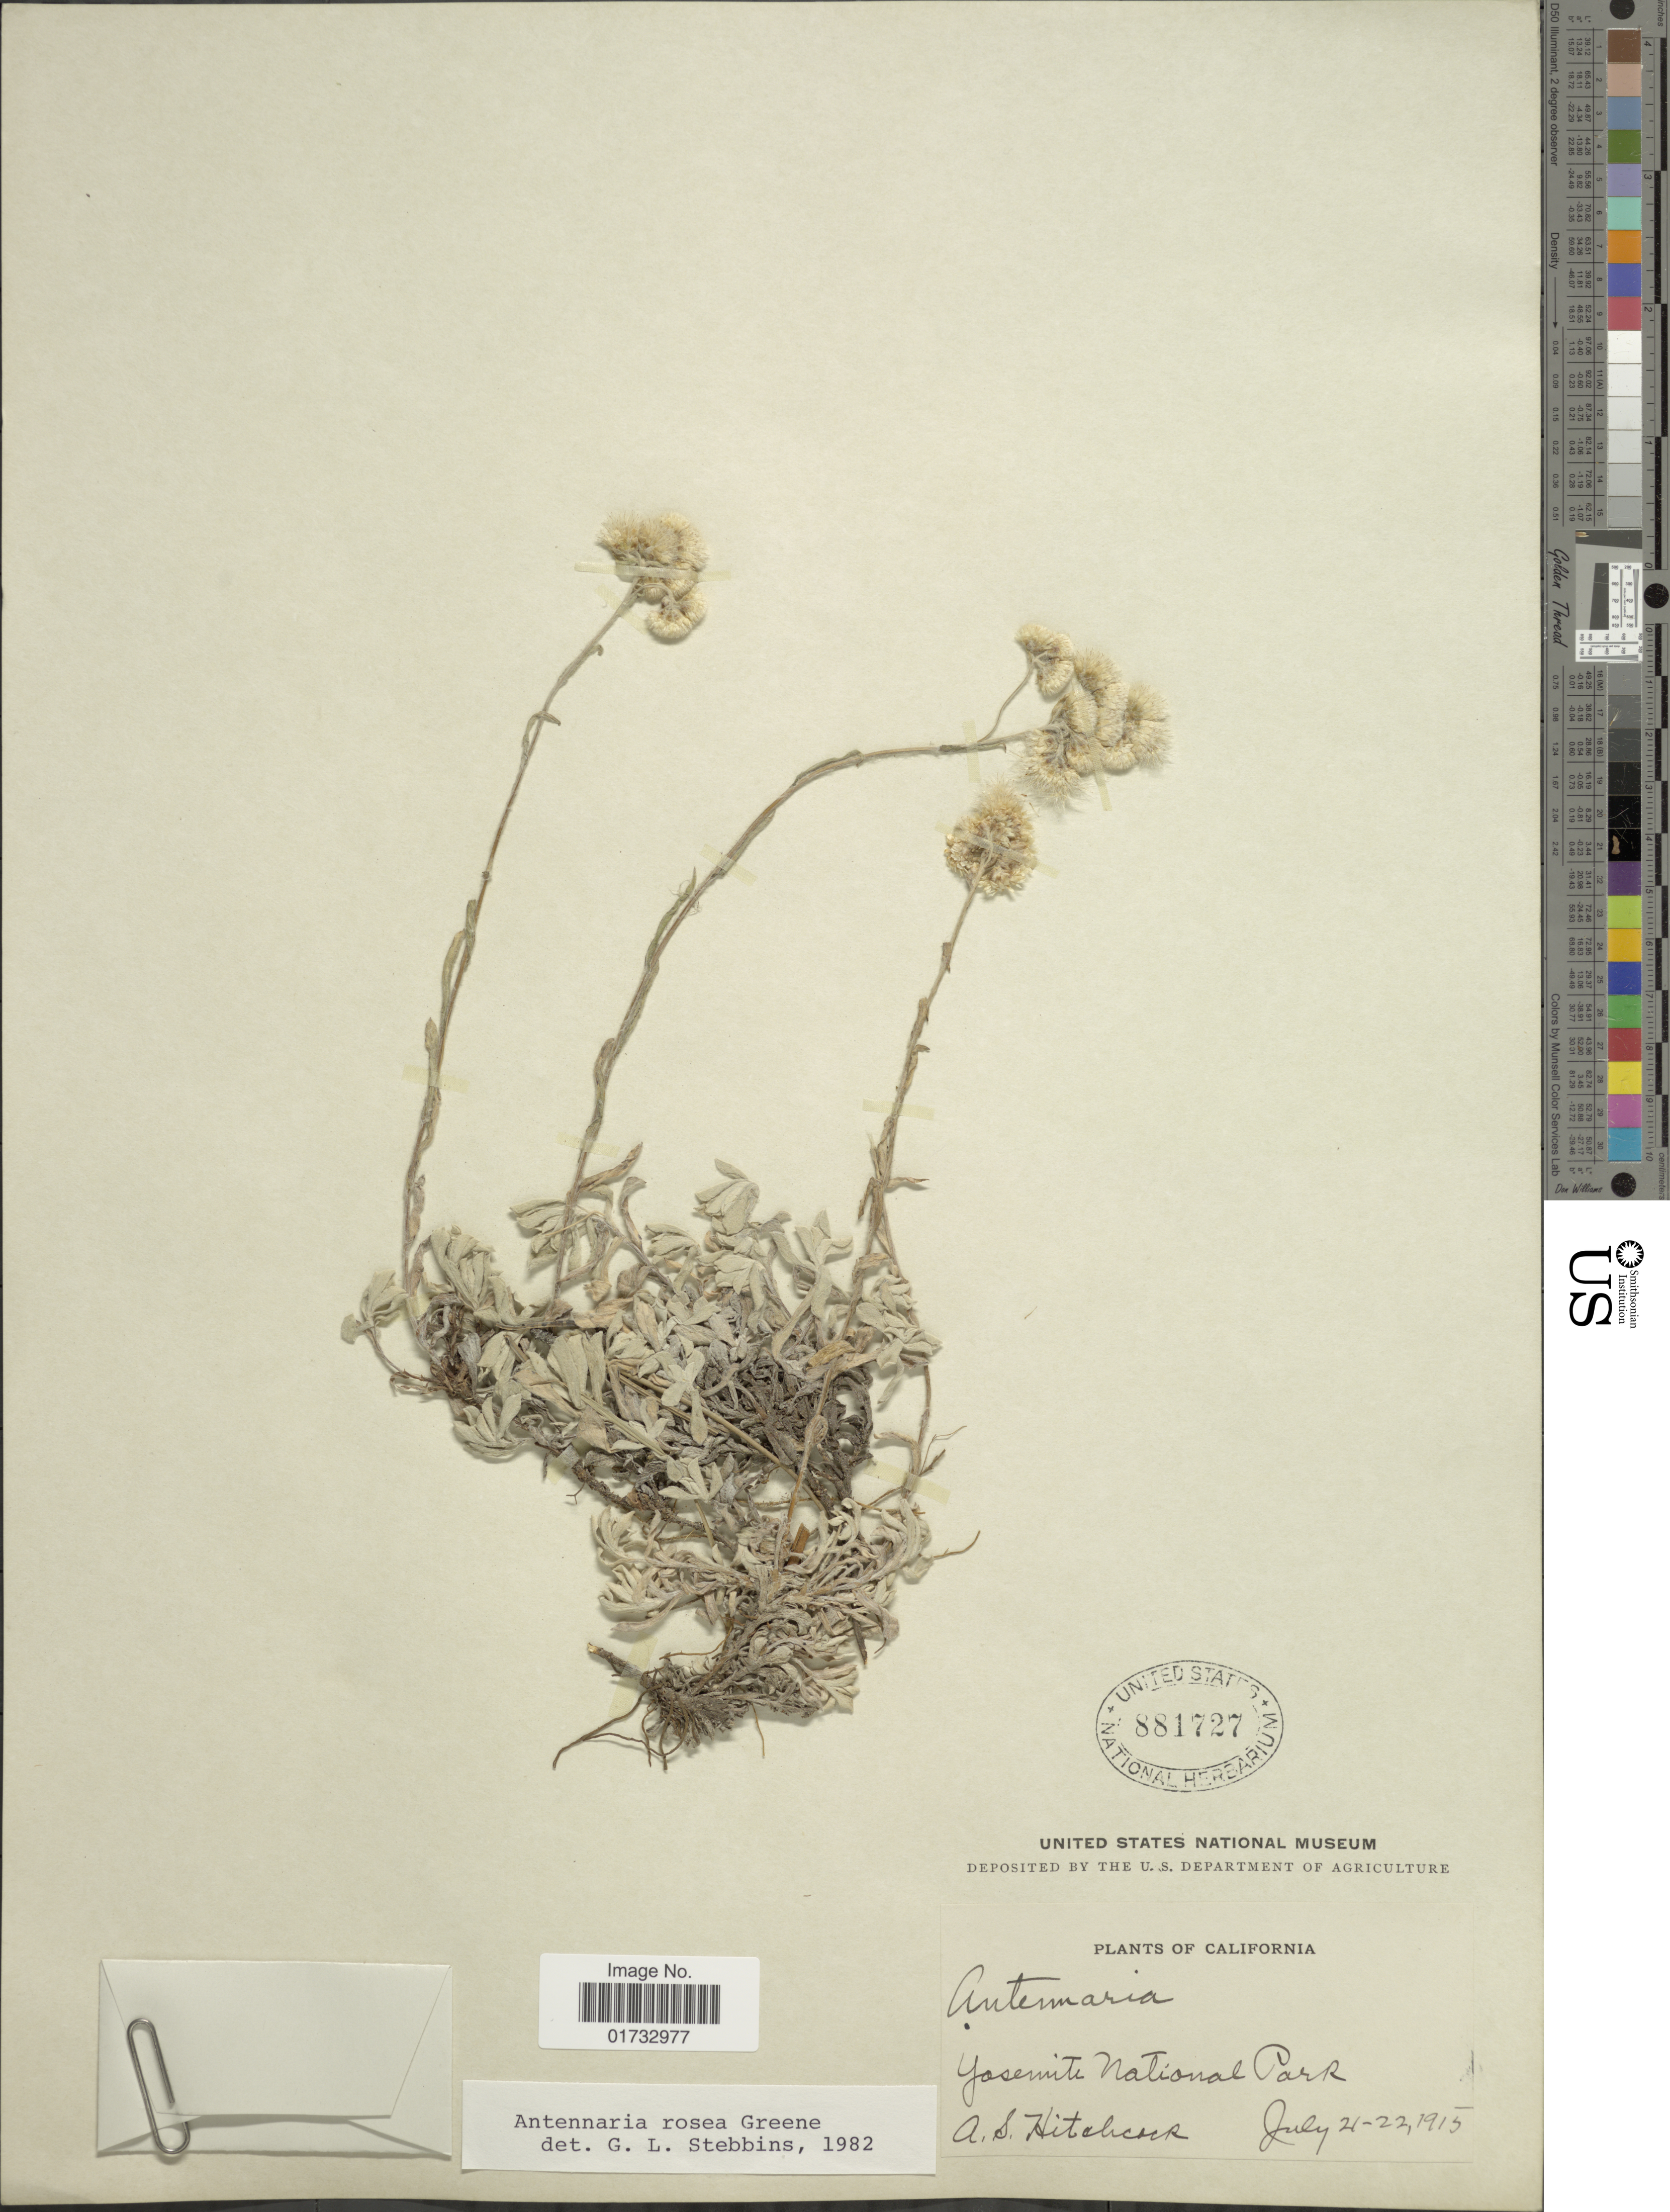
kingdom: Plantae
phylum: Tracheophyta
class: Magnoliopsida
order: Asterales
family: Asteraceae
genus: Antennaria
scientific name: Antennaria rosea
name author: Greene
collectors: A. S. Hitchcock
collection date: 1915-07-21/1915-07-22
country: United States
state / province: California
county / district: Mariposa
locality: Yosemite National Park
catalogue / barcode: US 881727